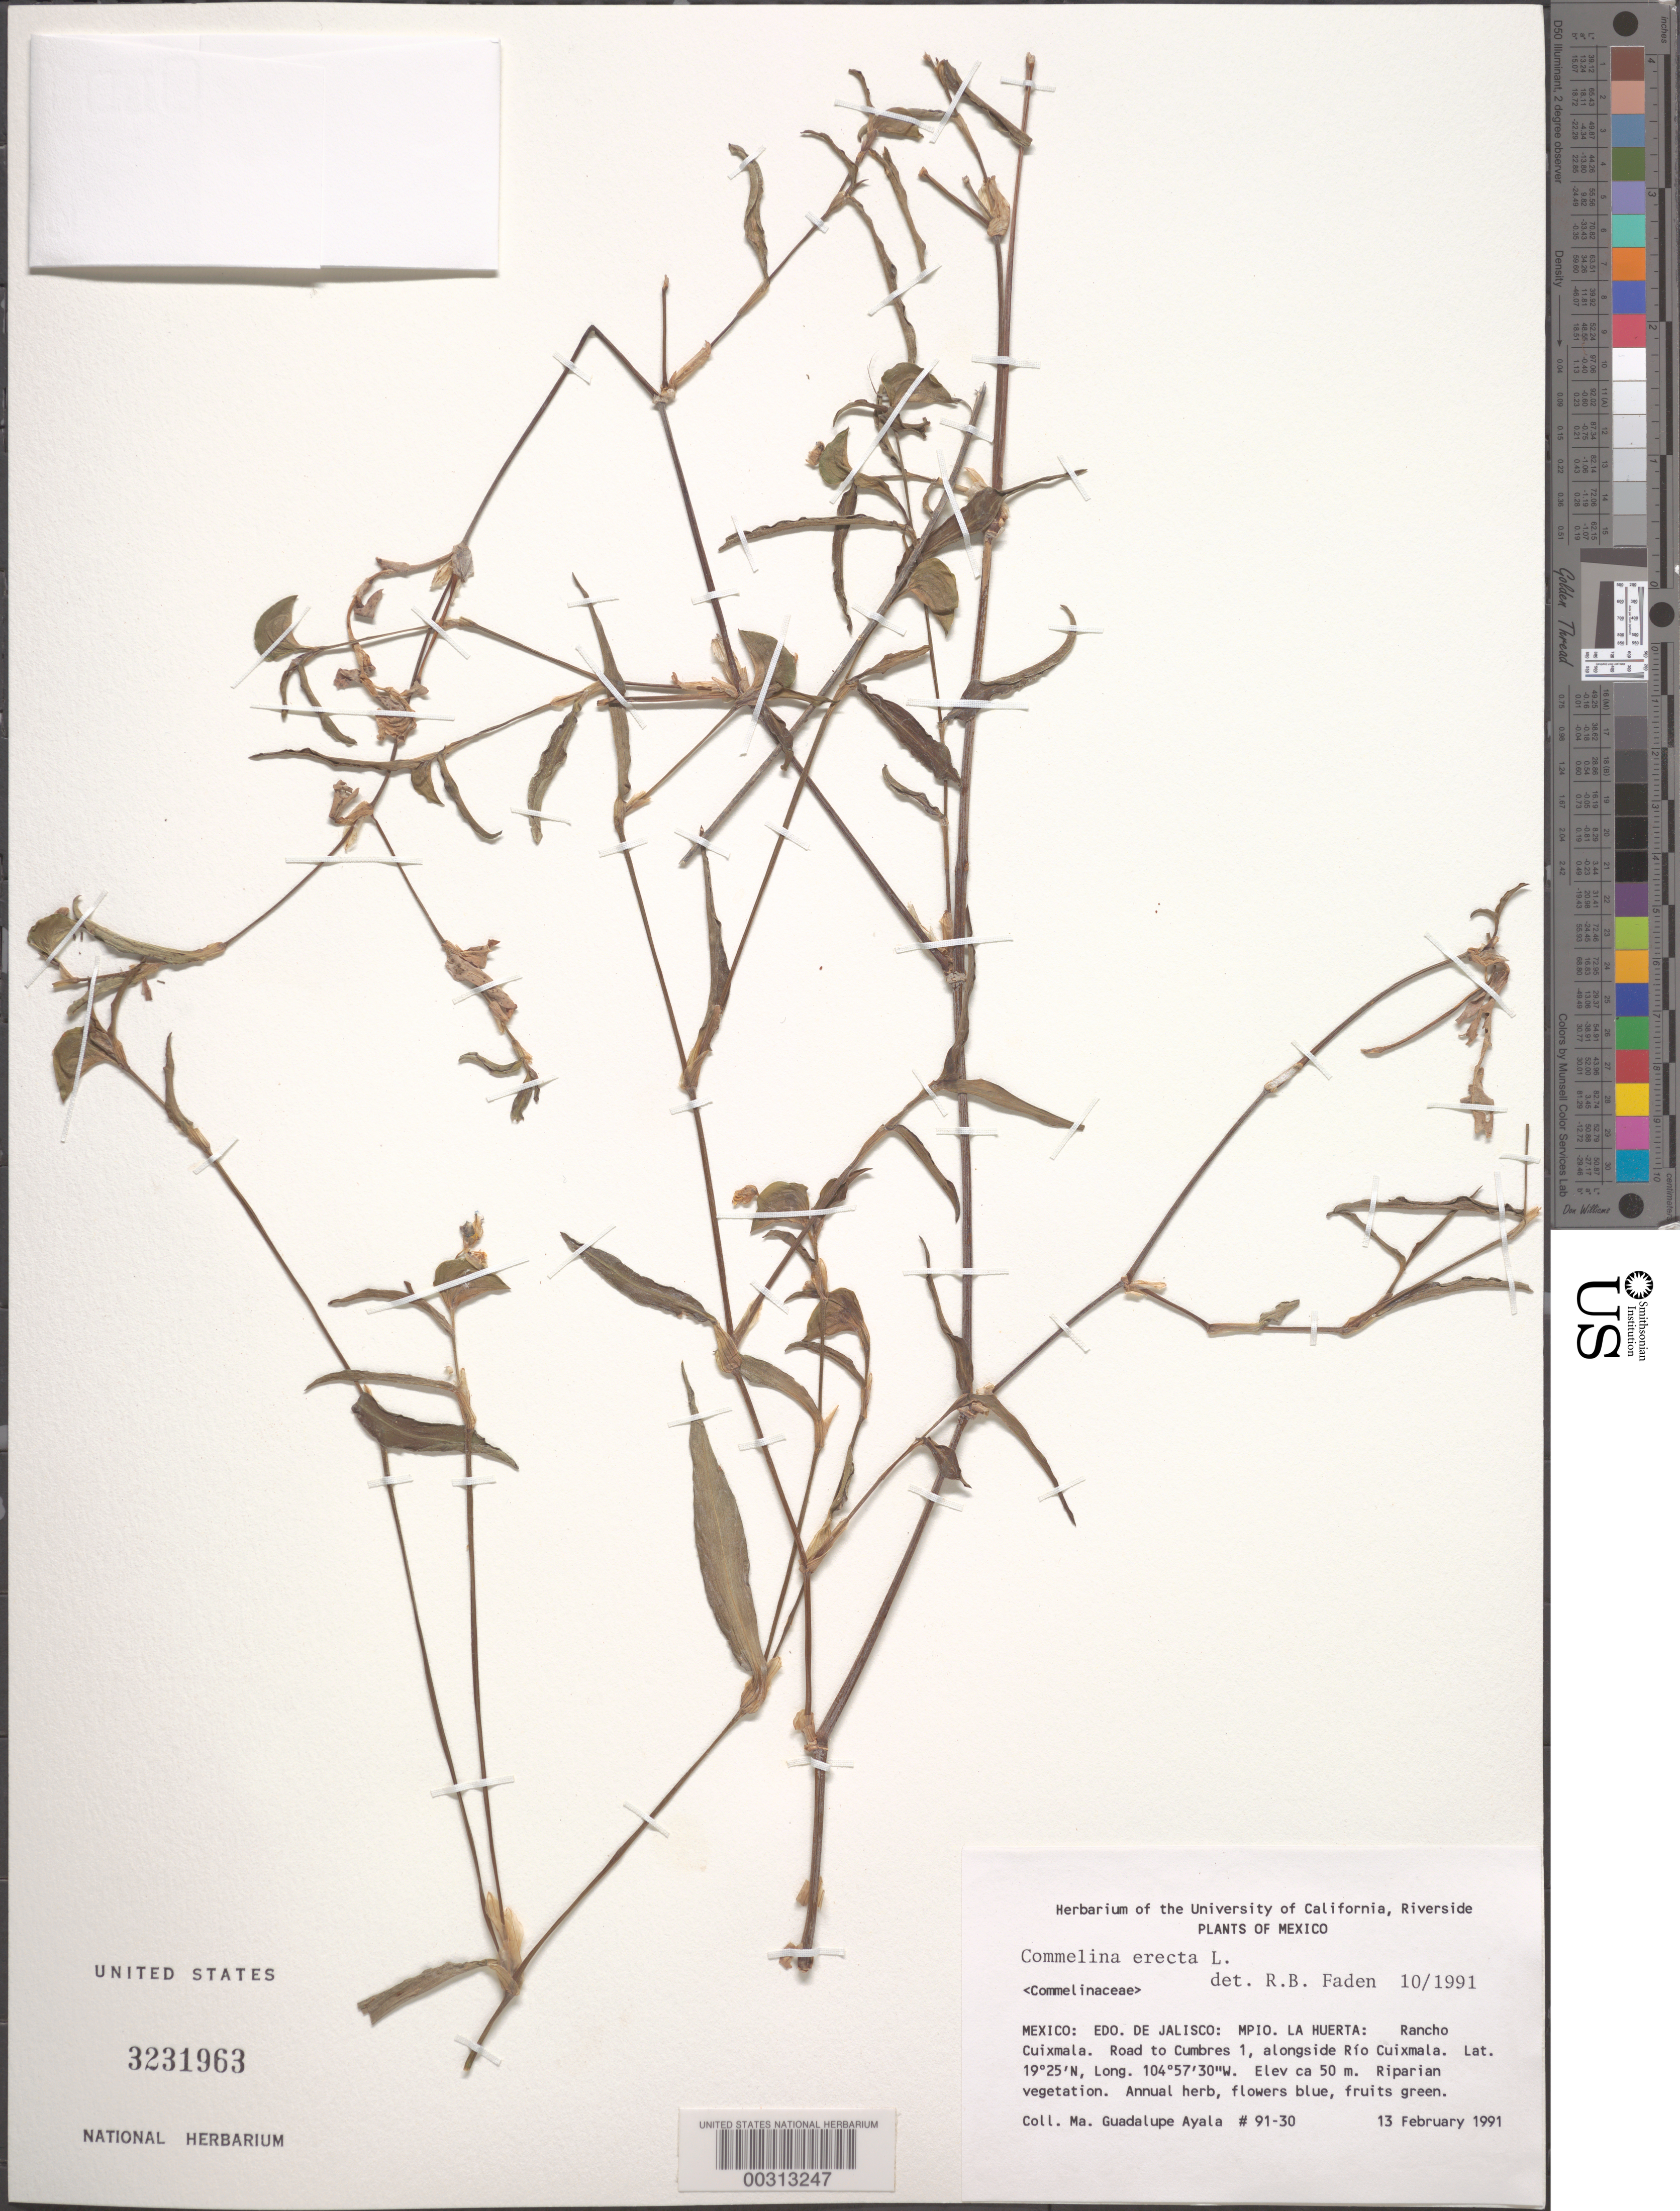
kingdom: Plantae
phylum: Tracheophyta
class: Liliopsida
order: Commelinales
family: Commelinaceae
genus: Commelina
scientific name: Commelina erecta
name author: L.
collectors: M. G. Ayala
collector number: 91-30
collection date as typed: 13 Feb 1991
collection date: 1991-02-13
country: Mexico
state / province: Jalisco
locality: La Huerta, Rancho Cuixmala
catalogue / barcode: US 3231963